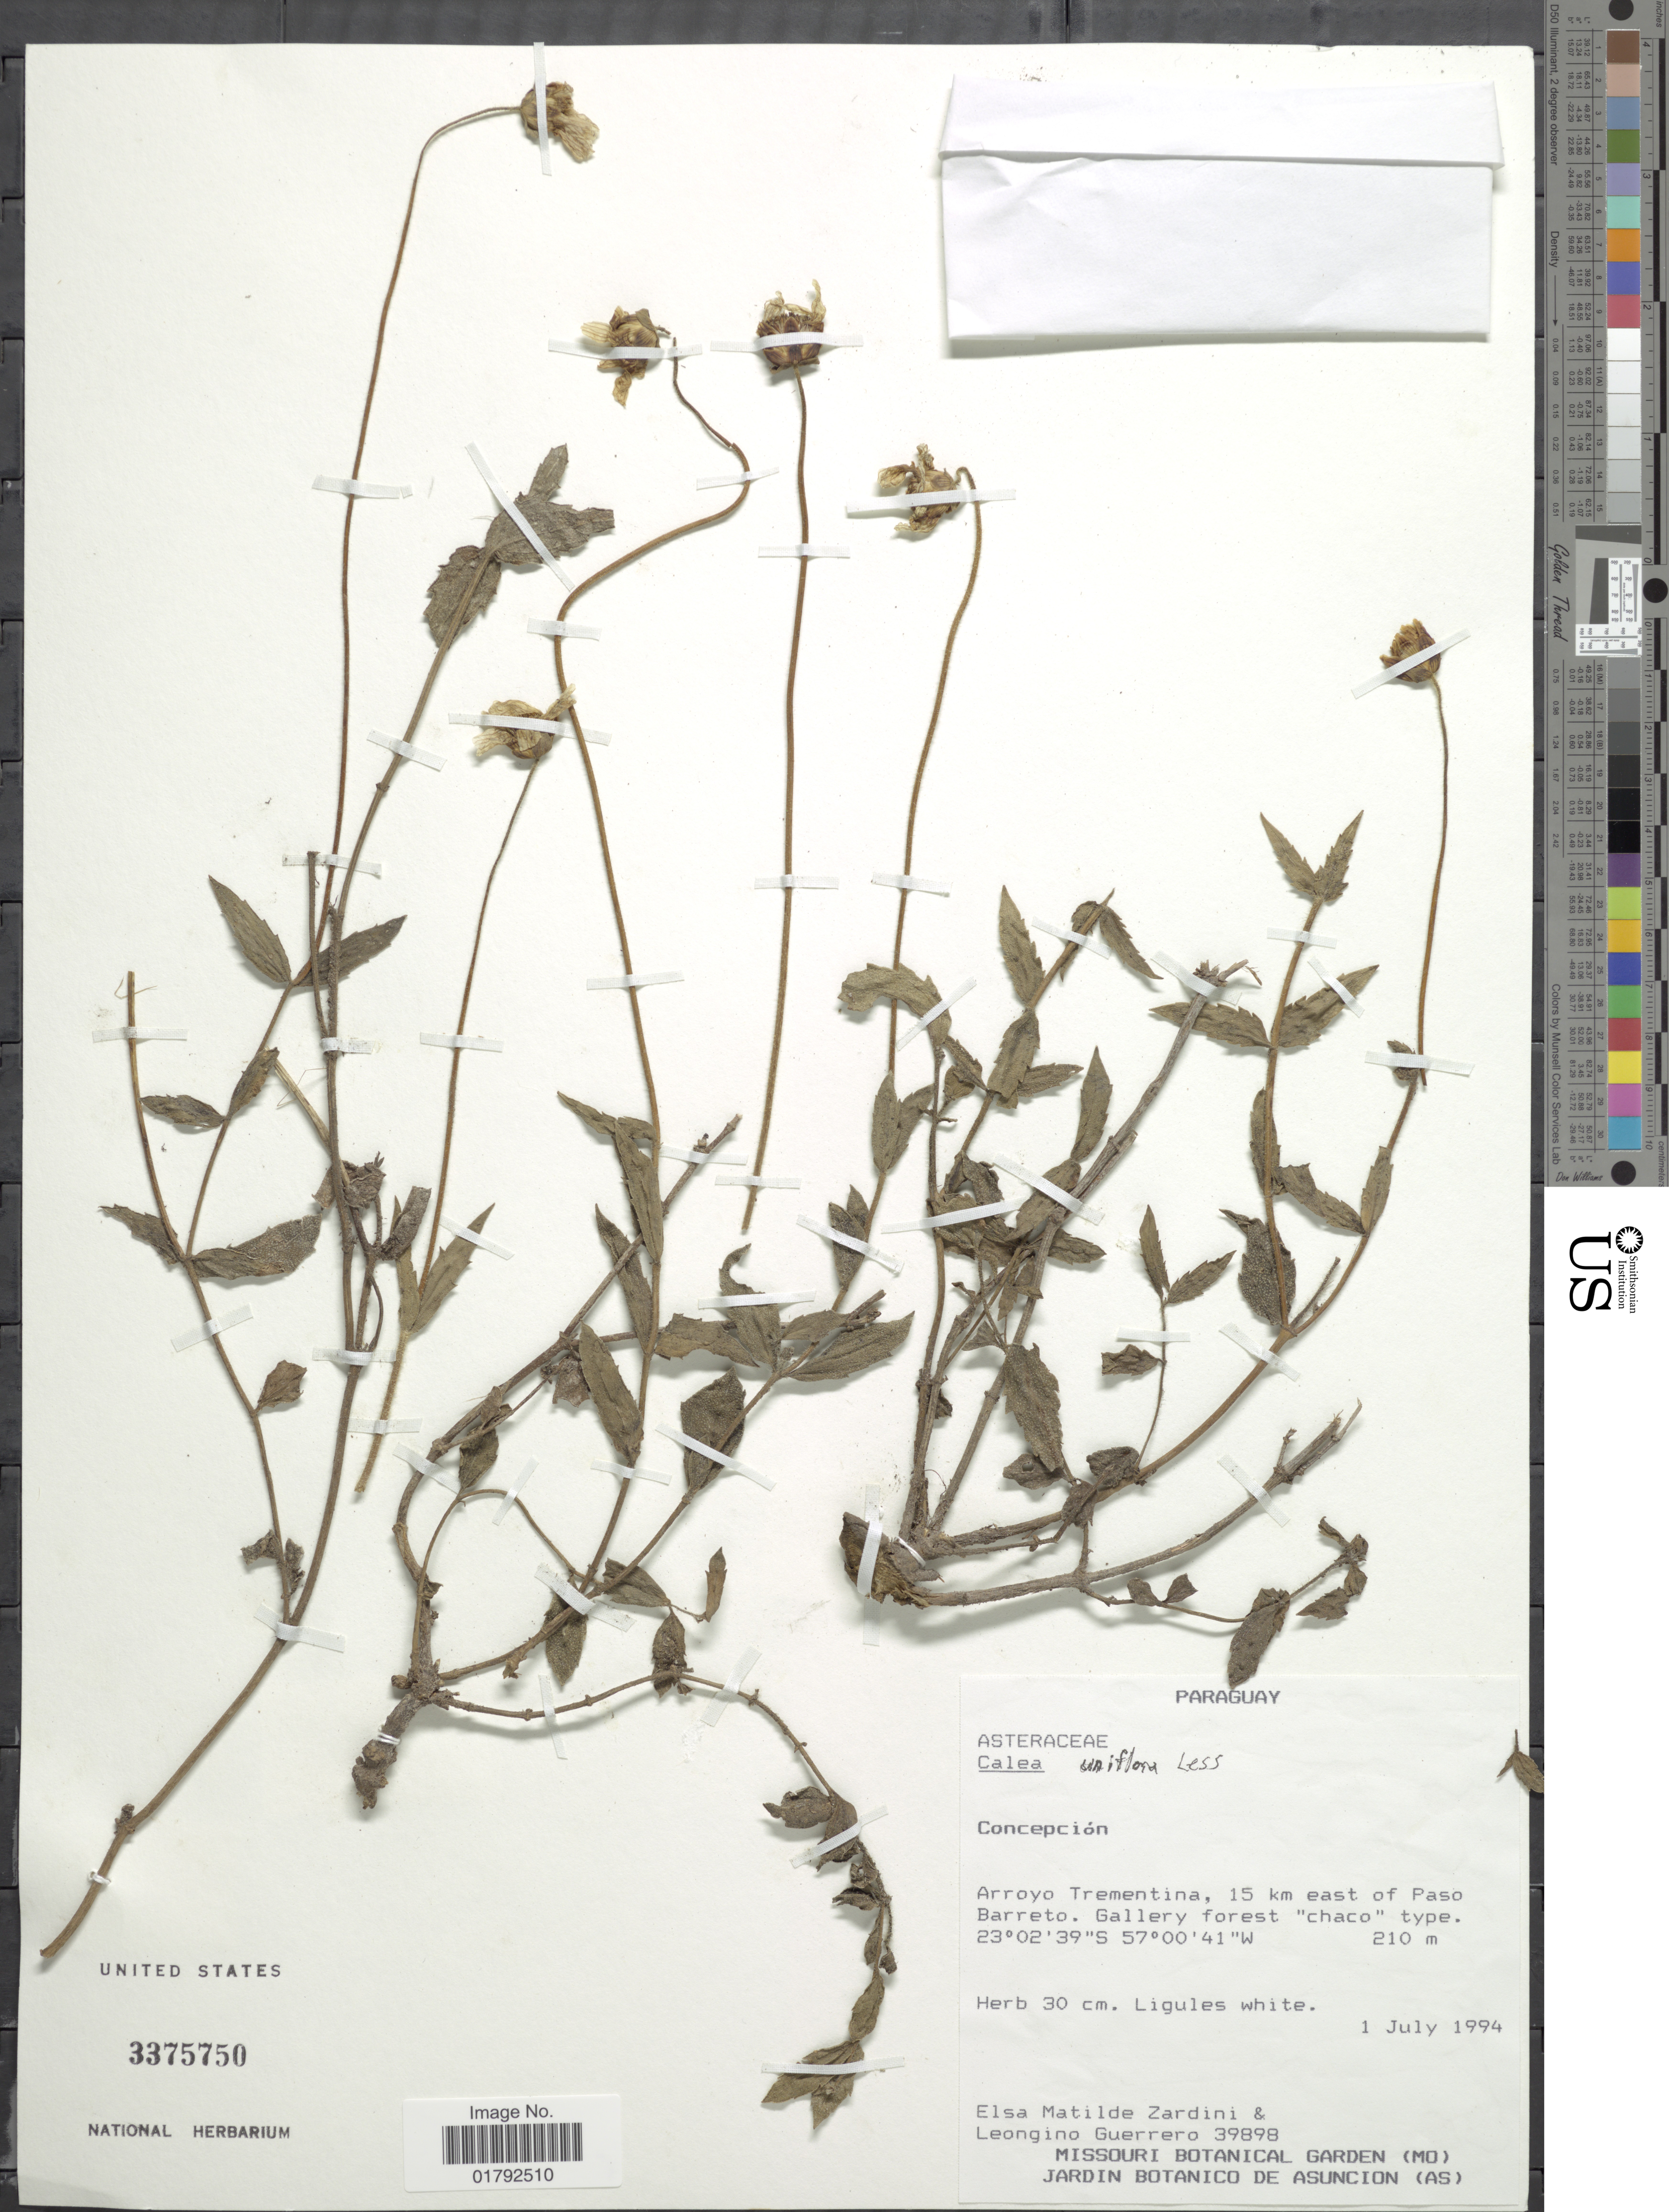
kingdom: Plantae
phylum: Tracheophyta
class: Magnoliopsida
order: Asterales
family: Asteraceae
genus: Calea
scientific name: Calea bakeriana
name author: Chodat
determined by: Bueno, Vinicius Resende, (ICN), Universidade Federal do Rio Grande do Sul (BRAZIL)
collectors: E. M. Zardini & L. Guerrero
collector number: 39898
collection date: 1994-07-01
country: Paraguay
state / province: Concepcion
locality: Arroyo Trementina, 15 km east of Paso Barreto.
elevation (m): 210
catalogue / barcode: US 3375750